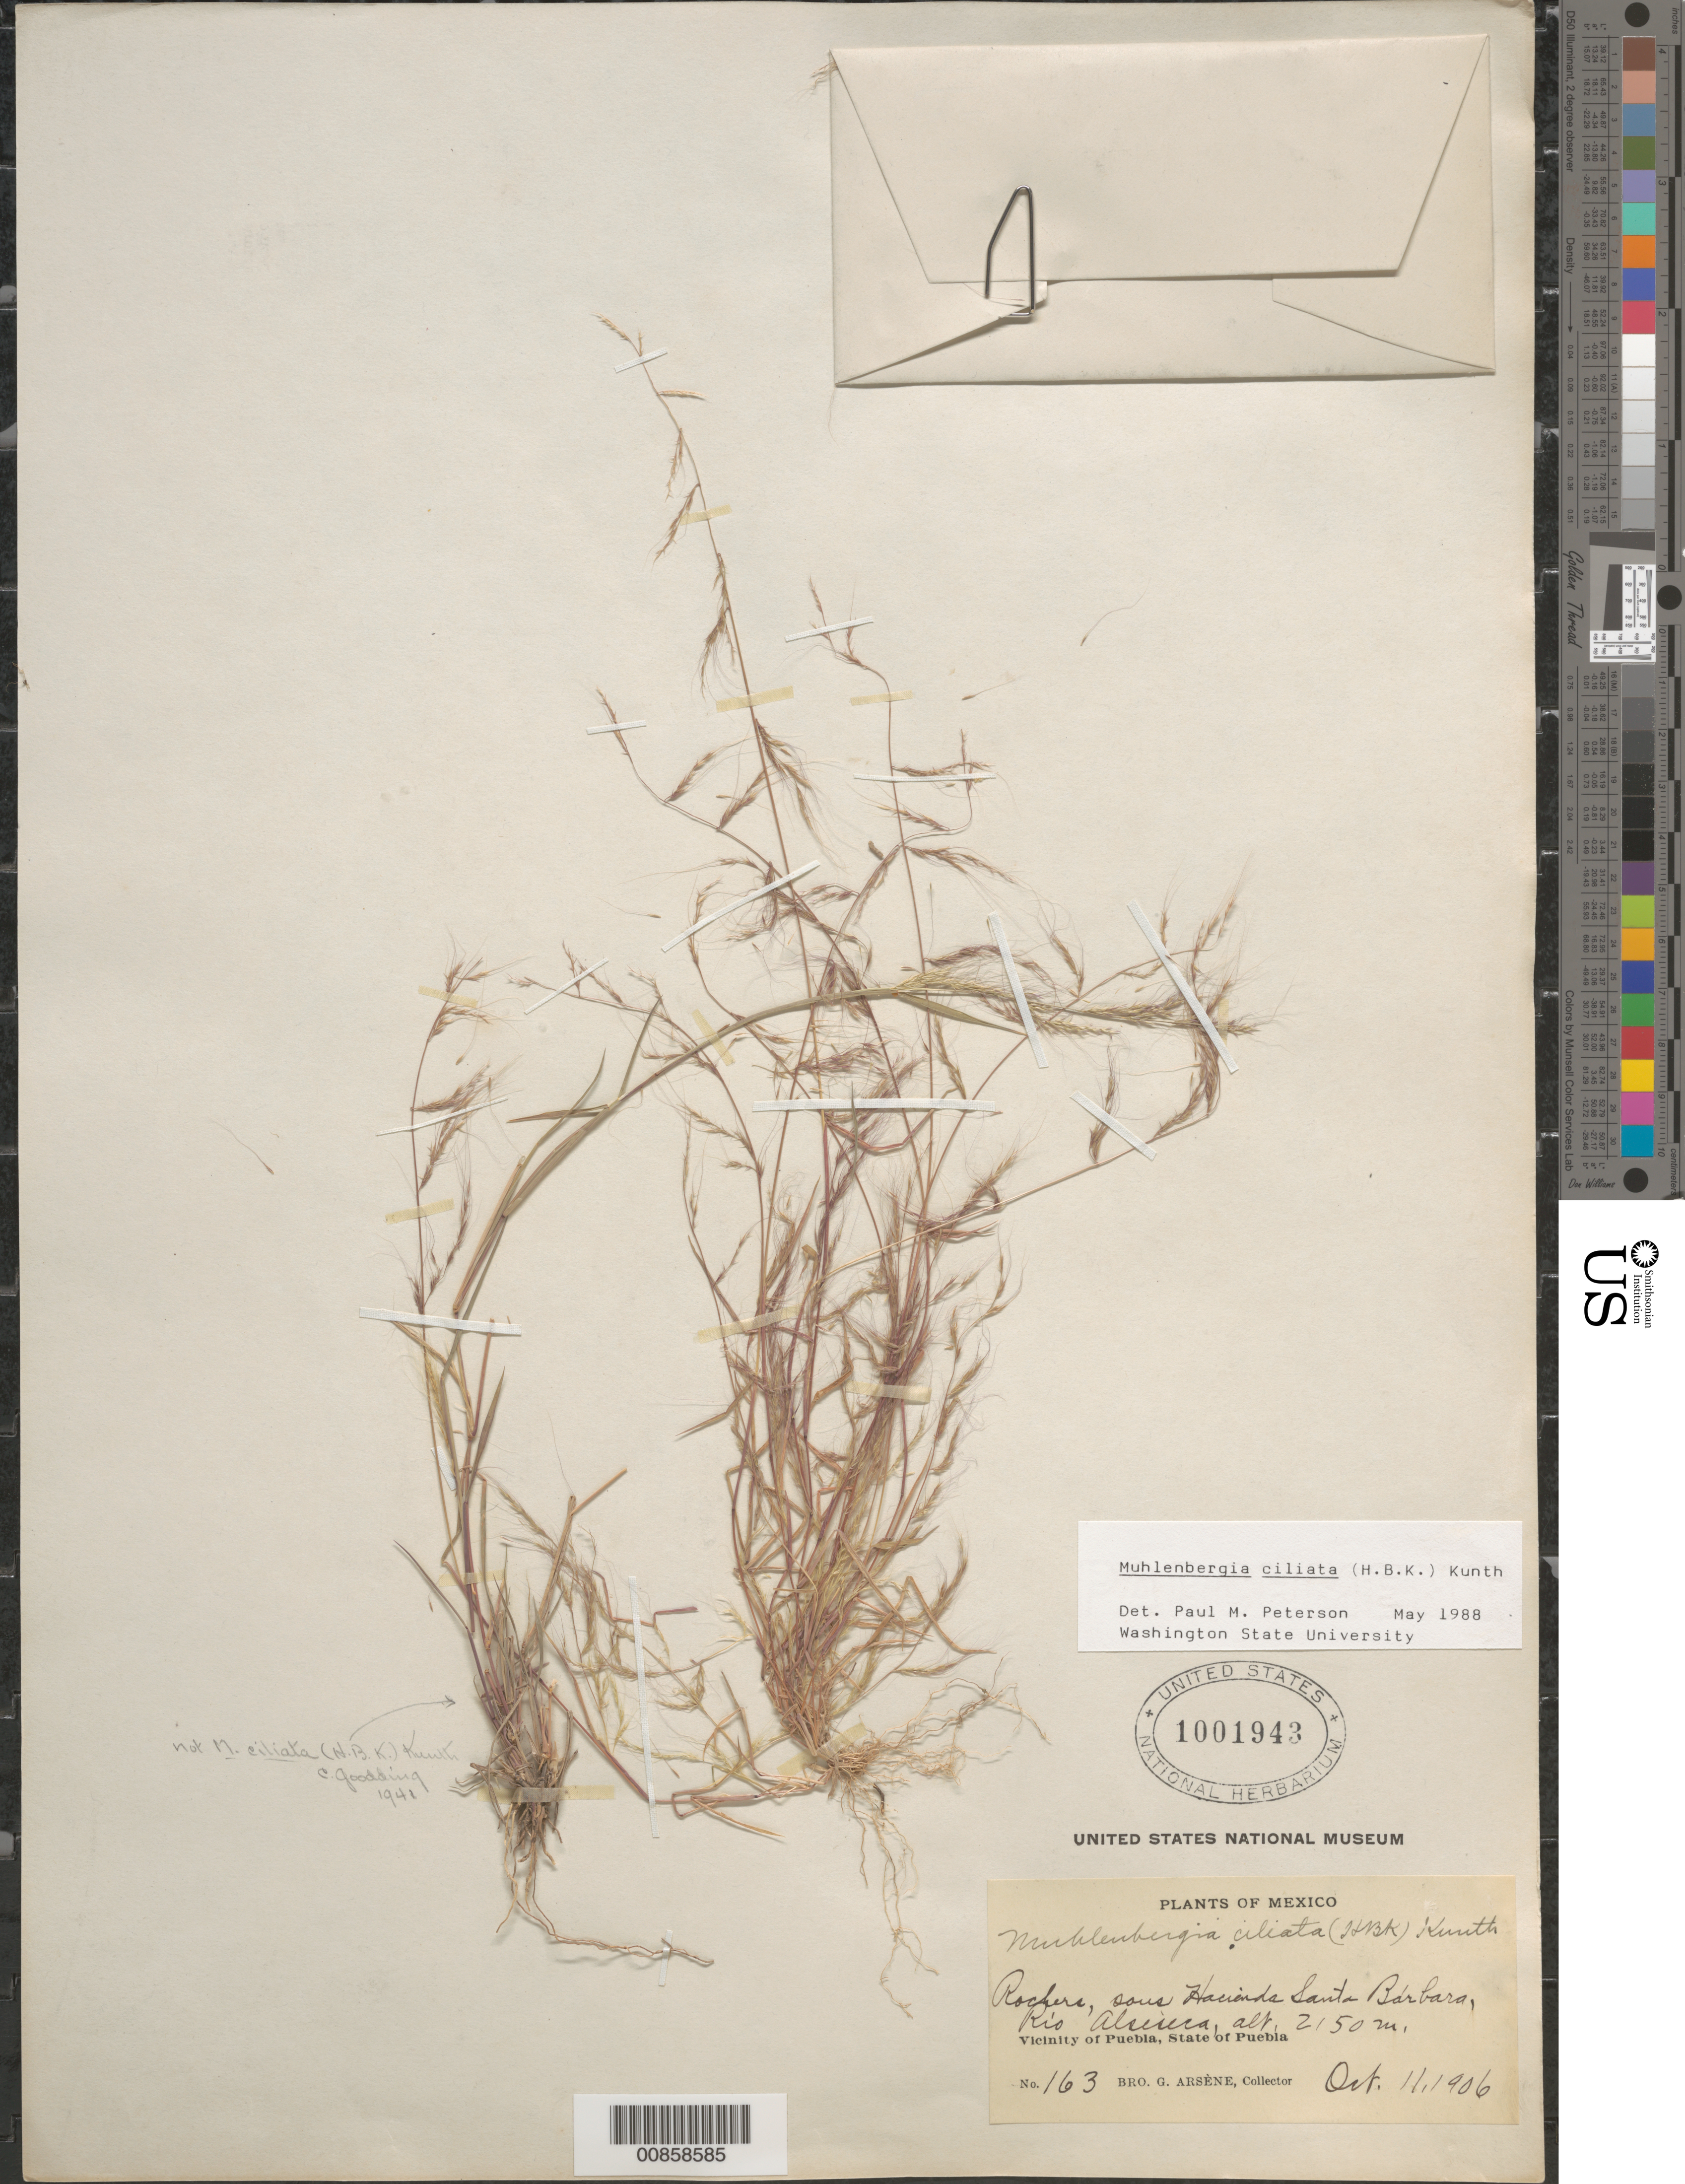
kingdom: Plantae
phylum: Tracheophyta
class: Liliopsida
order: Poales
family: Poaceae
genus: Muhlenbergia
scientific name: Muhlenbergia ciliata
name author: (Kunth) Trin.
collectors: Bro. G. Arsène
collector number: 163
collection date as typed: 11 Oct 1906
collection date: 1906-10-11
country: Mexico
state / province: Puebla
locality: S of Hacienda Sta Barbara, rio Alchichica, Pue.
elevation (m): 2150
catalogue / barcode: US 1001943